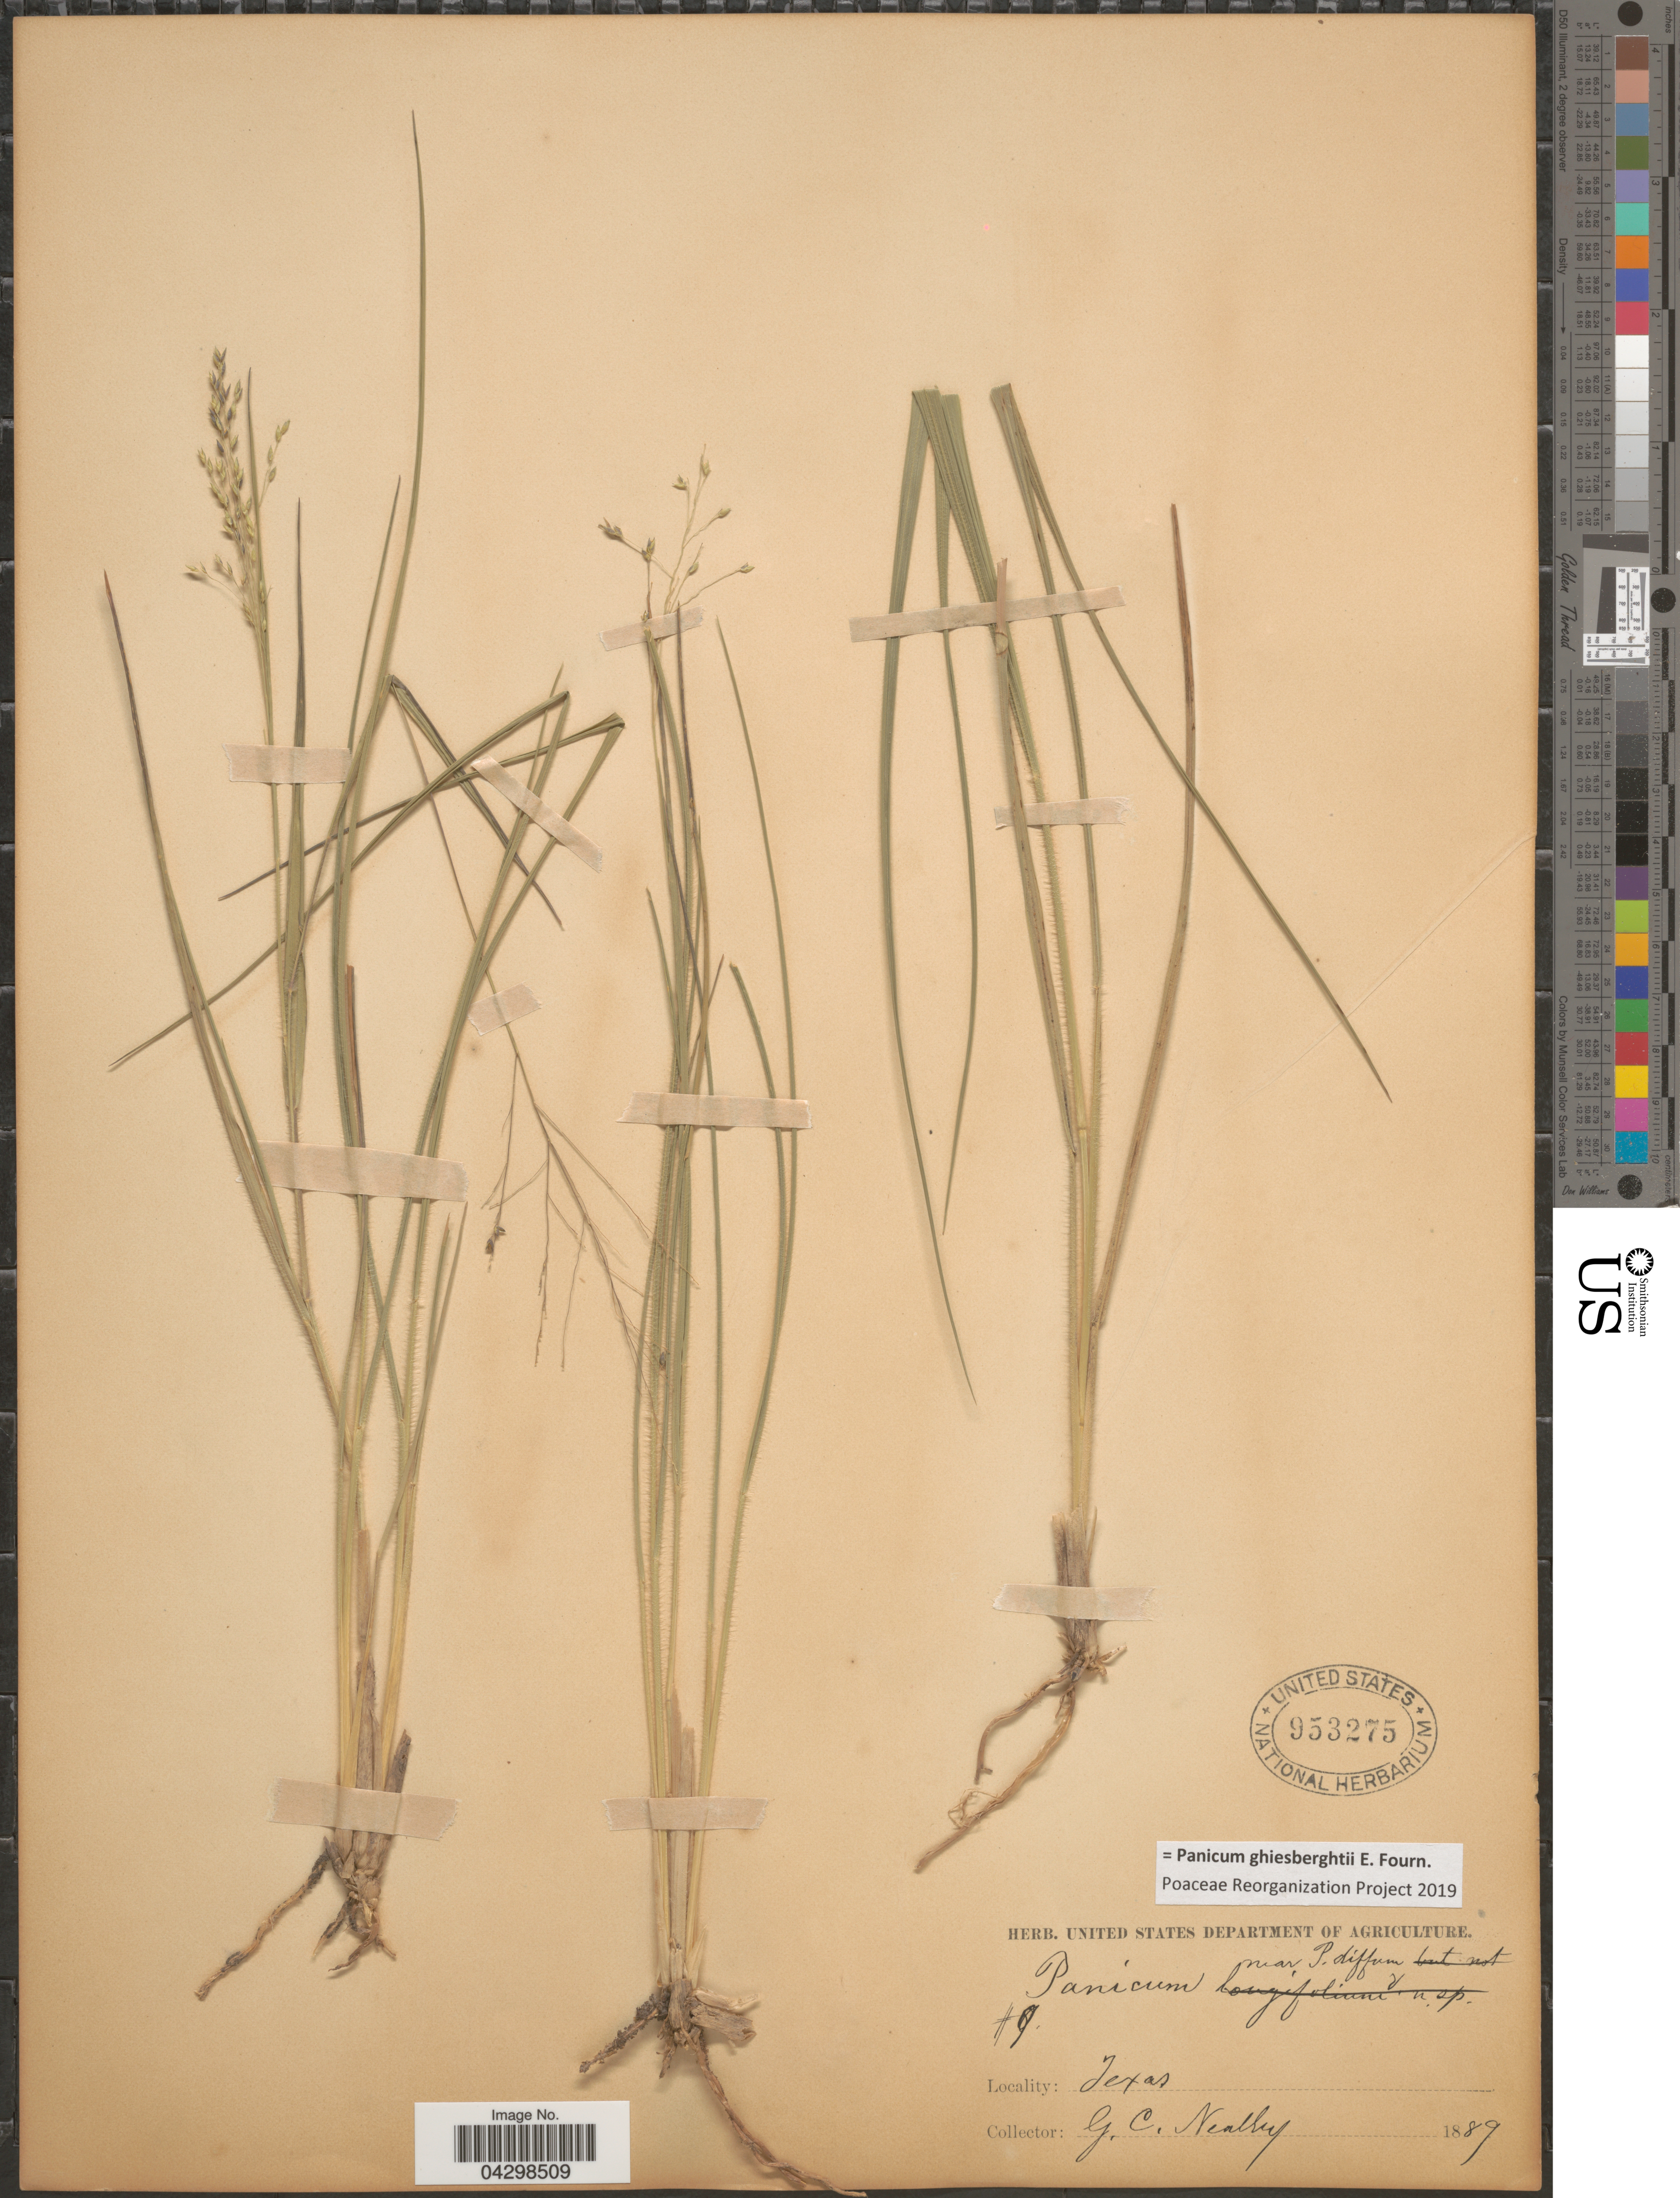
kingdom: Plantae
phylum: Tracheophyta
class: Liliopsida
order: Poales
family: Poaceae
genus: Panicum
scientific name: Panicum ghiesbreghtii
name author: E. Fourn.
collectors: G. C. Nealley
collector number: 9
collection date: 1889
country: United States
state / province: Texas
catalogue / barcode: US 953275